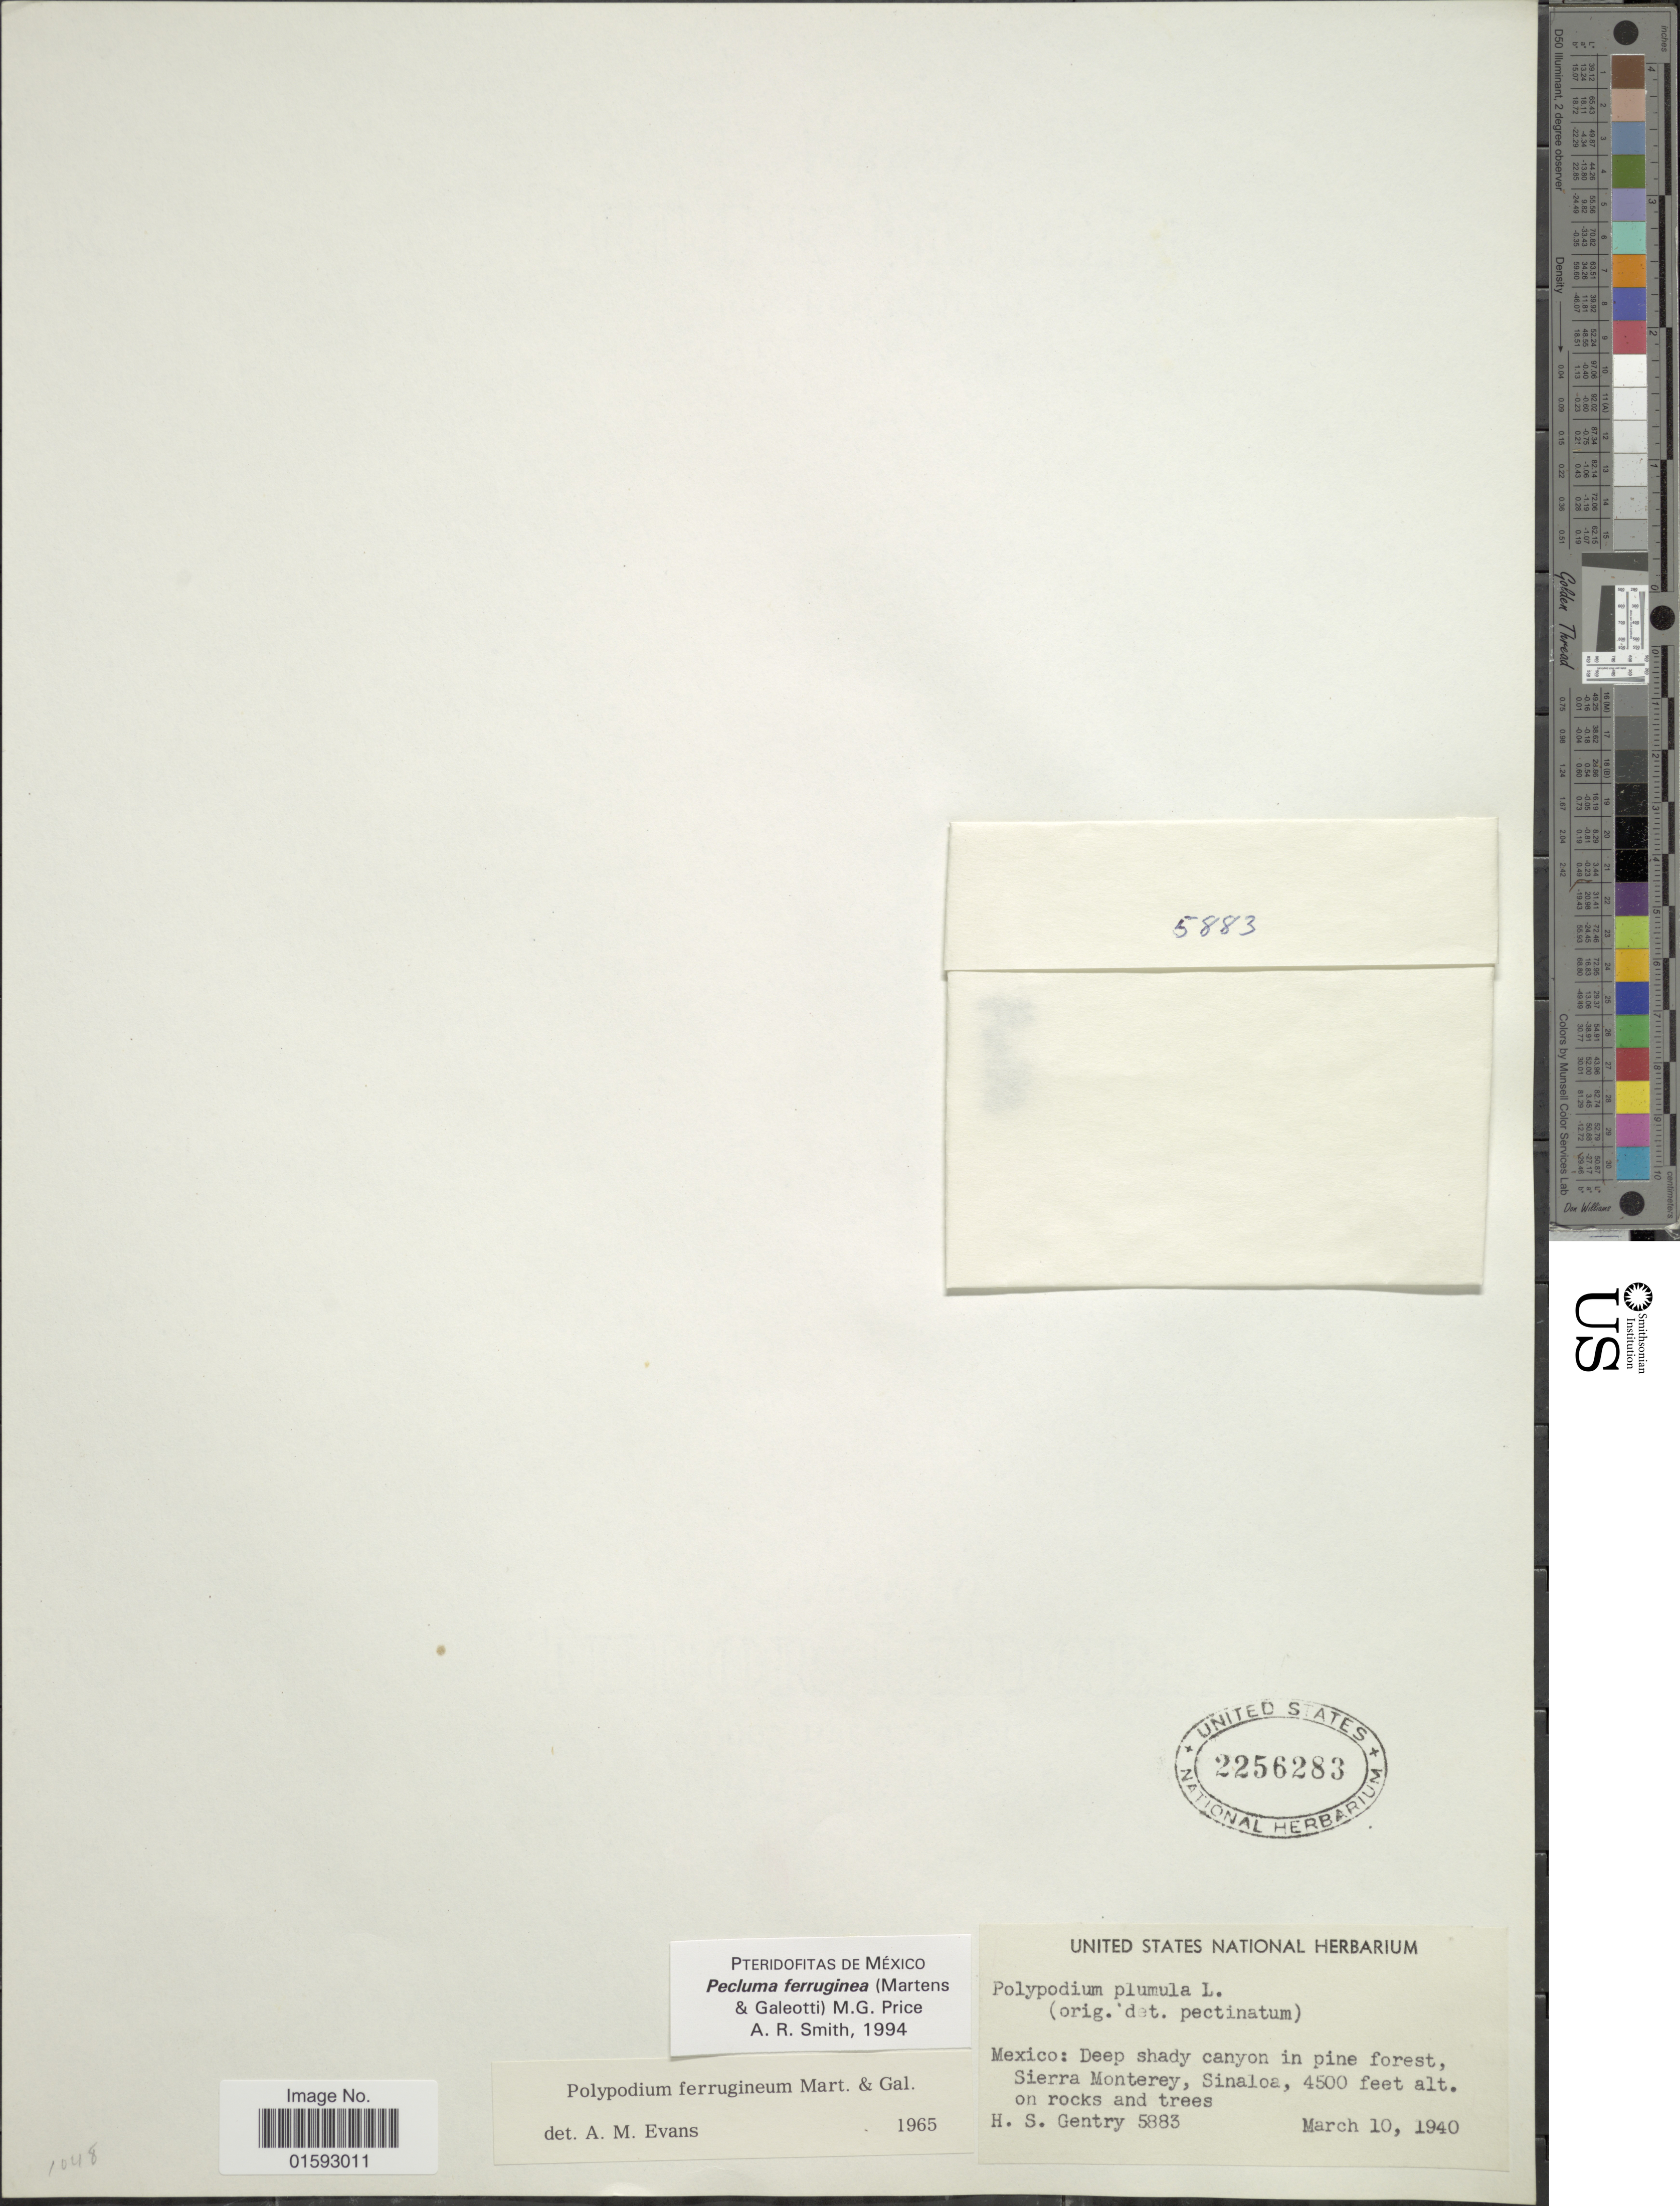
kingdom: Plantae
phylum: Tracheophyta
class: Polypodiopsida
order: Polypodiales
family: Polypodiaceae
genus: Pecluma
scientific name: Pecluma ferruginea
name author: (M. Martens & Galeotti) Price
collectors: H. S. Gentry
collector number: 5883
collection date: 1940-03-10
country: Mexico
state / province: Sinaloa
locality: Deep shady canyon in pine forest, Sierra Monterey, on rocks and trees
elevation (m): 1372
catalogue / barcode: US 2256283